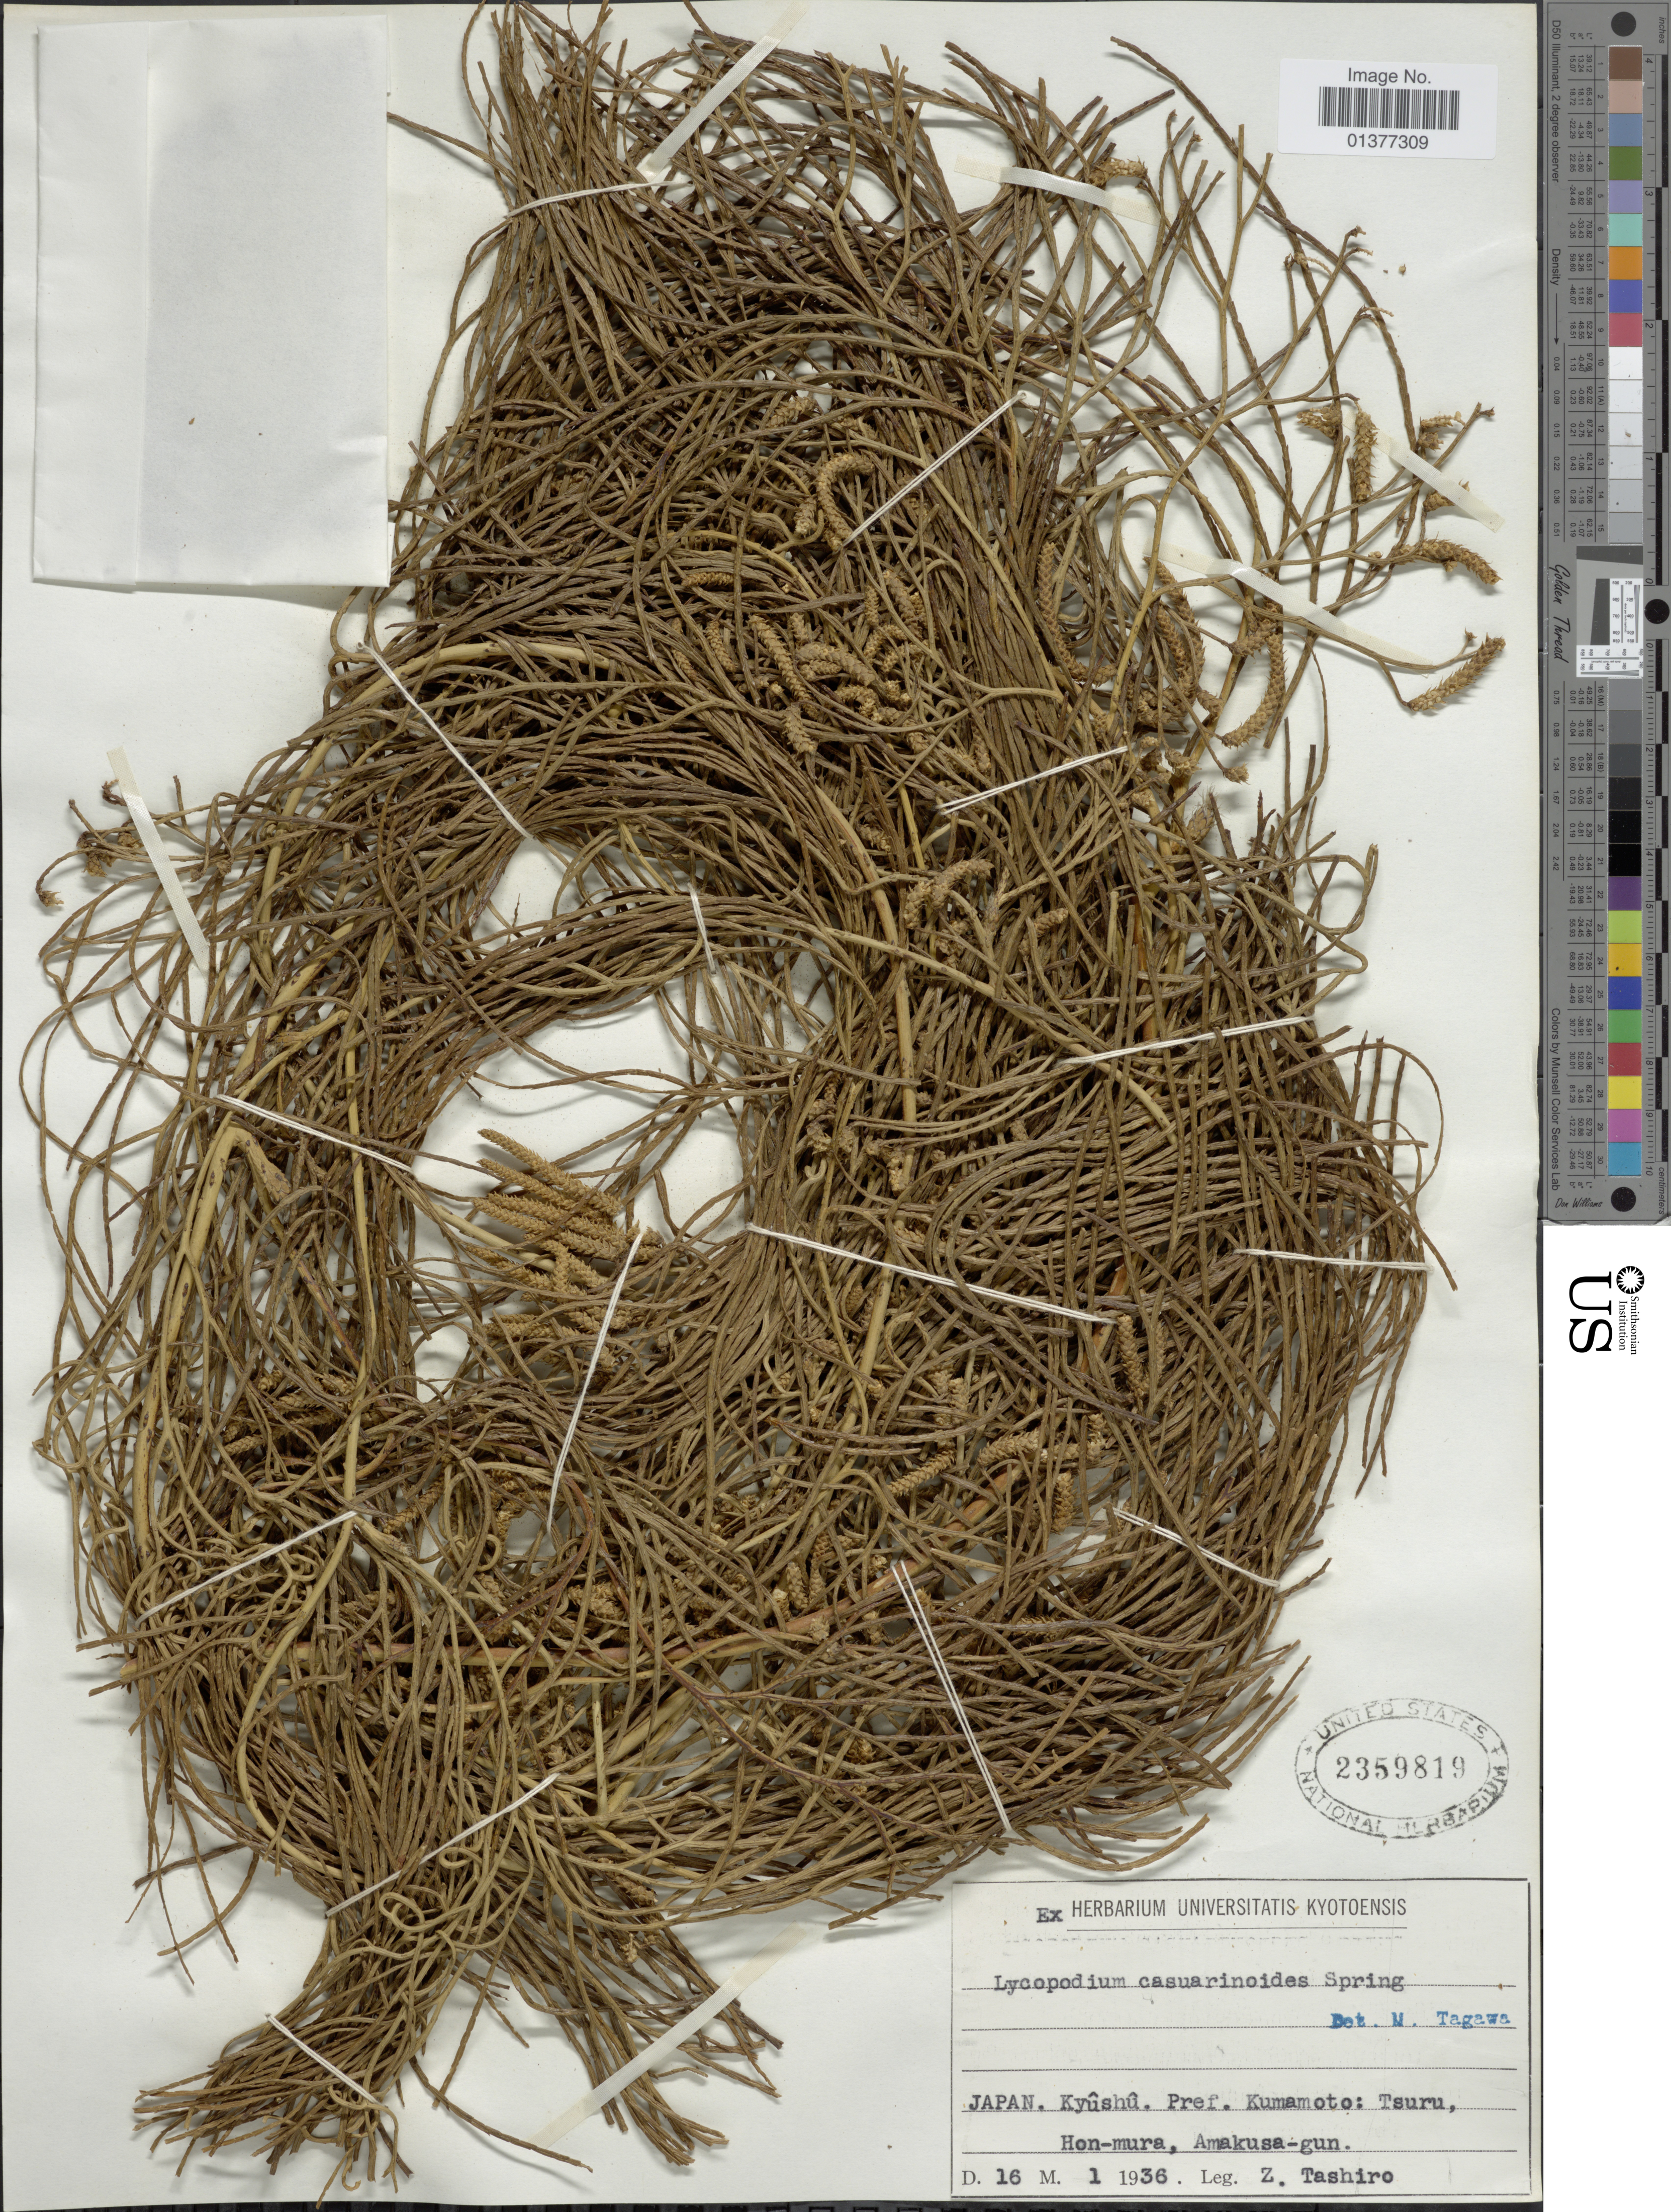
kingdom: Plantae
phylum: Tracheophyta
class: Lycopodiopsida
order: Lycopodiales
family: Lycopodiaceae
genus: Lycopodiastrum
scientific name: Lycopodiastrum casuarinoides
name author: (Spring) Holub ex R.D. Dixit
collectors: Z. Tashiro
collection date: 1936-01-16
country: Japan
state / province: Kumamoto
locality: Kyushu, pref. Kumamoto: Tsuru, Hon-Mura, Amakusa - Gun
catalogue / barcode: US 2359819